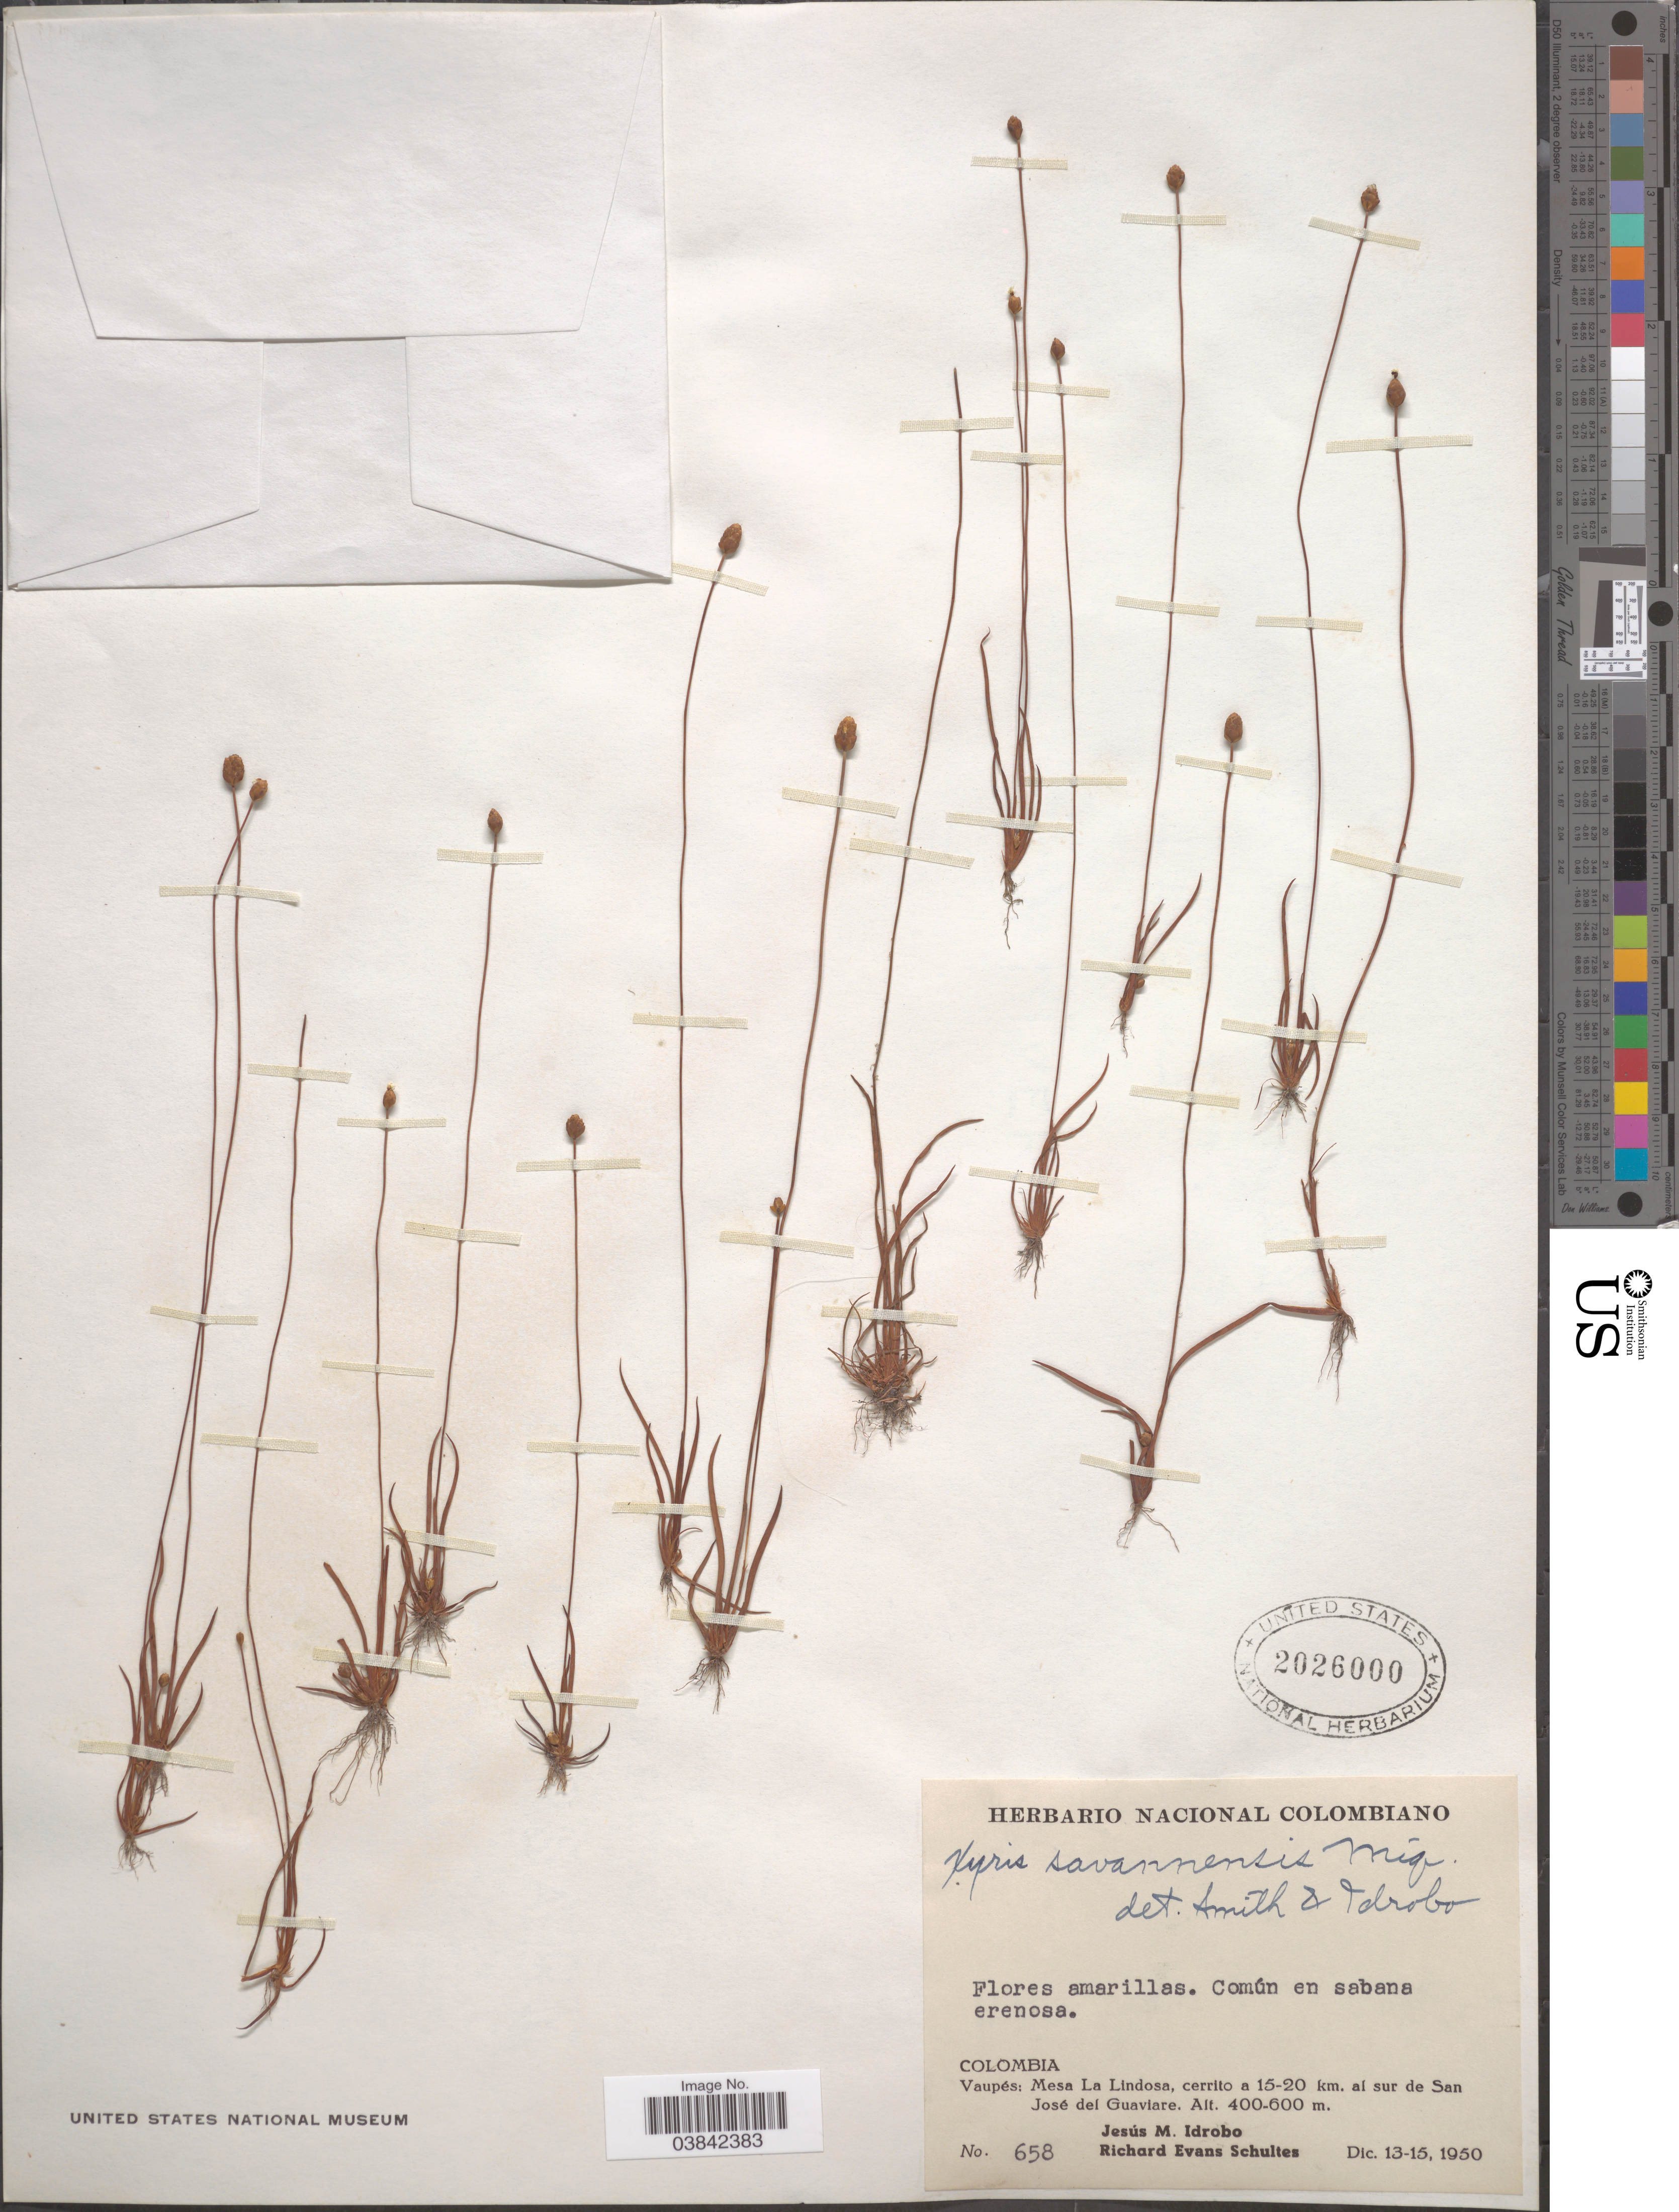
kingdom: Plantae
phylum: Tracheophyta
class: Liliopsida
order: Poales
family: Xyridaceae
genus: Xyris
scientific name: Xyris savanensis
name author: Miq.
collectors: J. M. Idrobo & R. E. Schultes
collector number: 658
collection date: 1950-12-13/1950-12-15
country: Colombia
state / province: Vaupés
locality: Común en sabana erenosa. Mesa La Lindosa, cerrito a 15-20 km. al sur de San José del Guaviare.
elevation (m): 400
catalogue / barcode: US 2026000